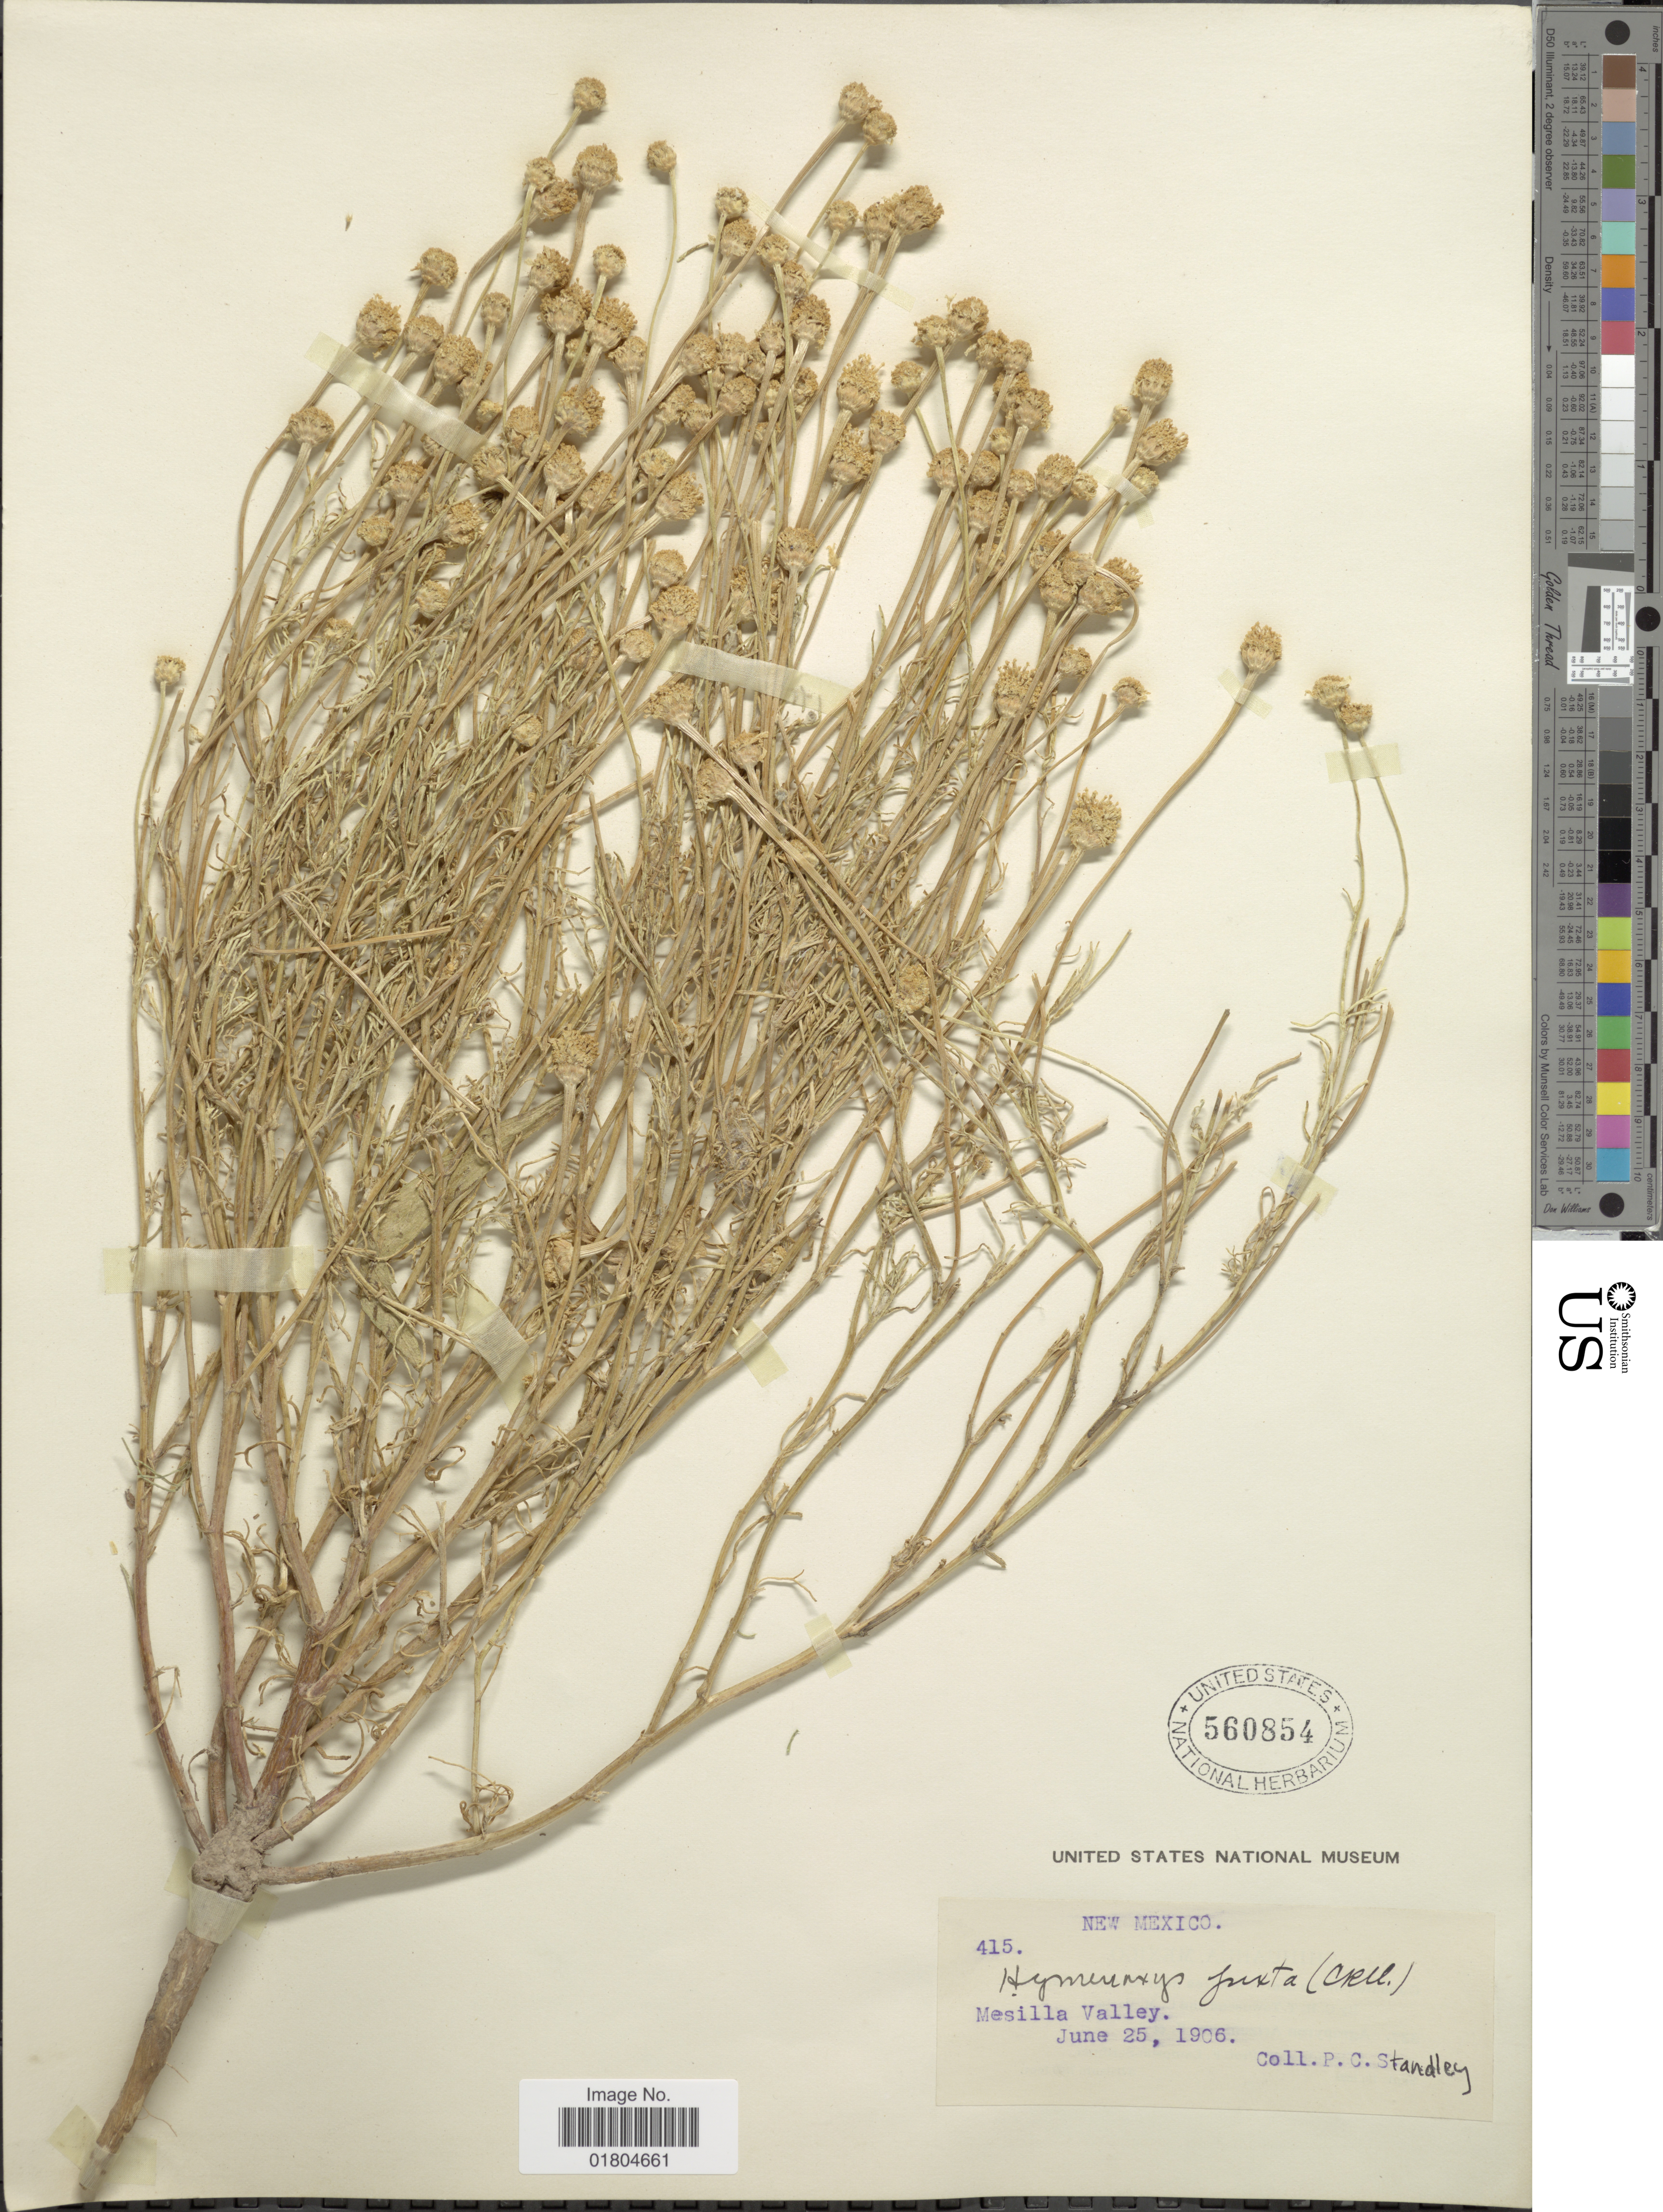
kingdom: Plantae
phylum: Tracheophyta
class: Magnoliopsida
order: Asterales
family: Asteraceae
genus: Hymenoxys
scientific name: Hymenoxys odorata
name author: DC.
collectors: P. C. Standley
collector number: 415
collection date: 1906-06-25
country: United States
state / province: New Mexico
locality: Mesilla Valley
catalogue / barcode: US 560854